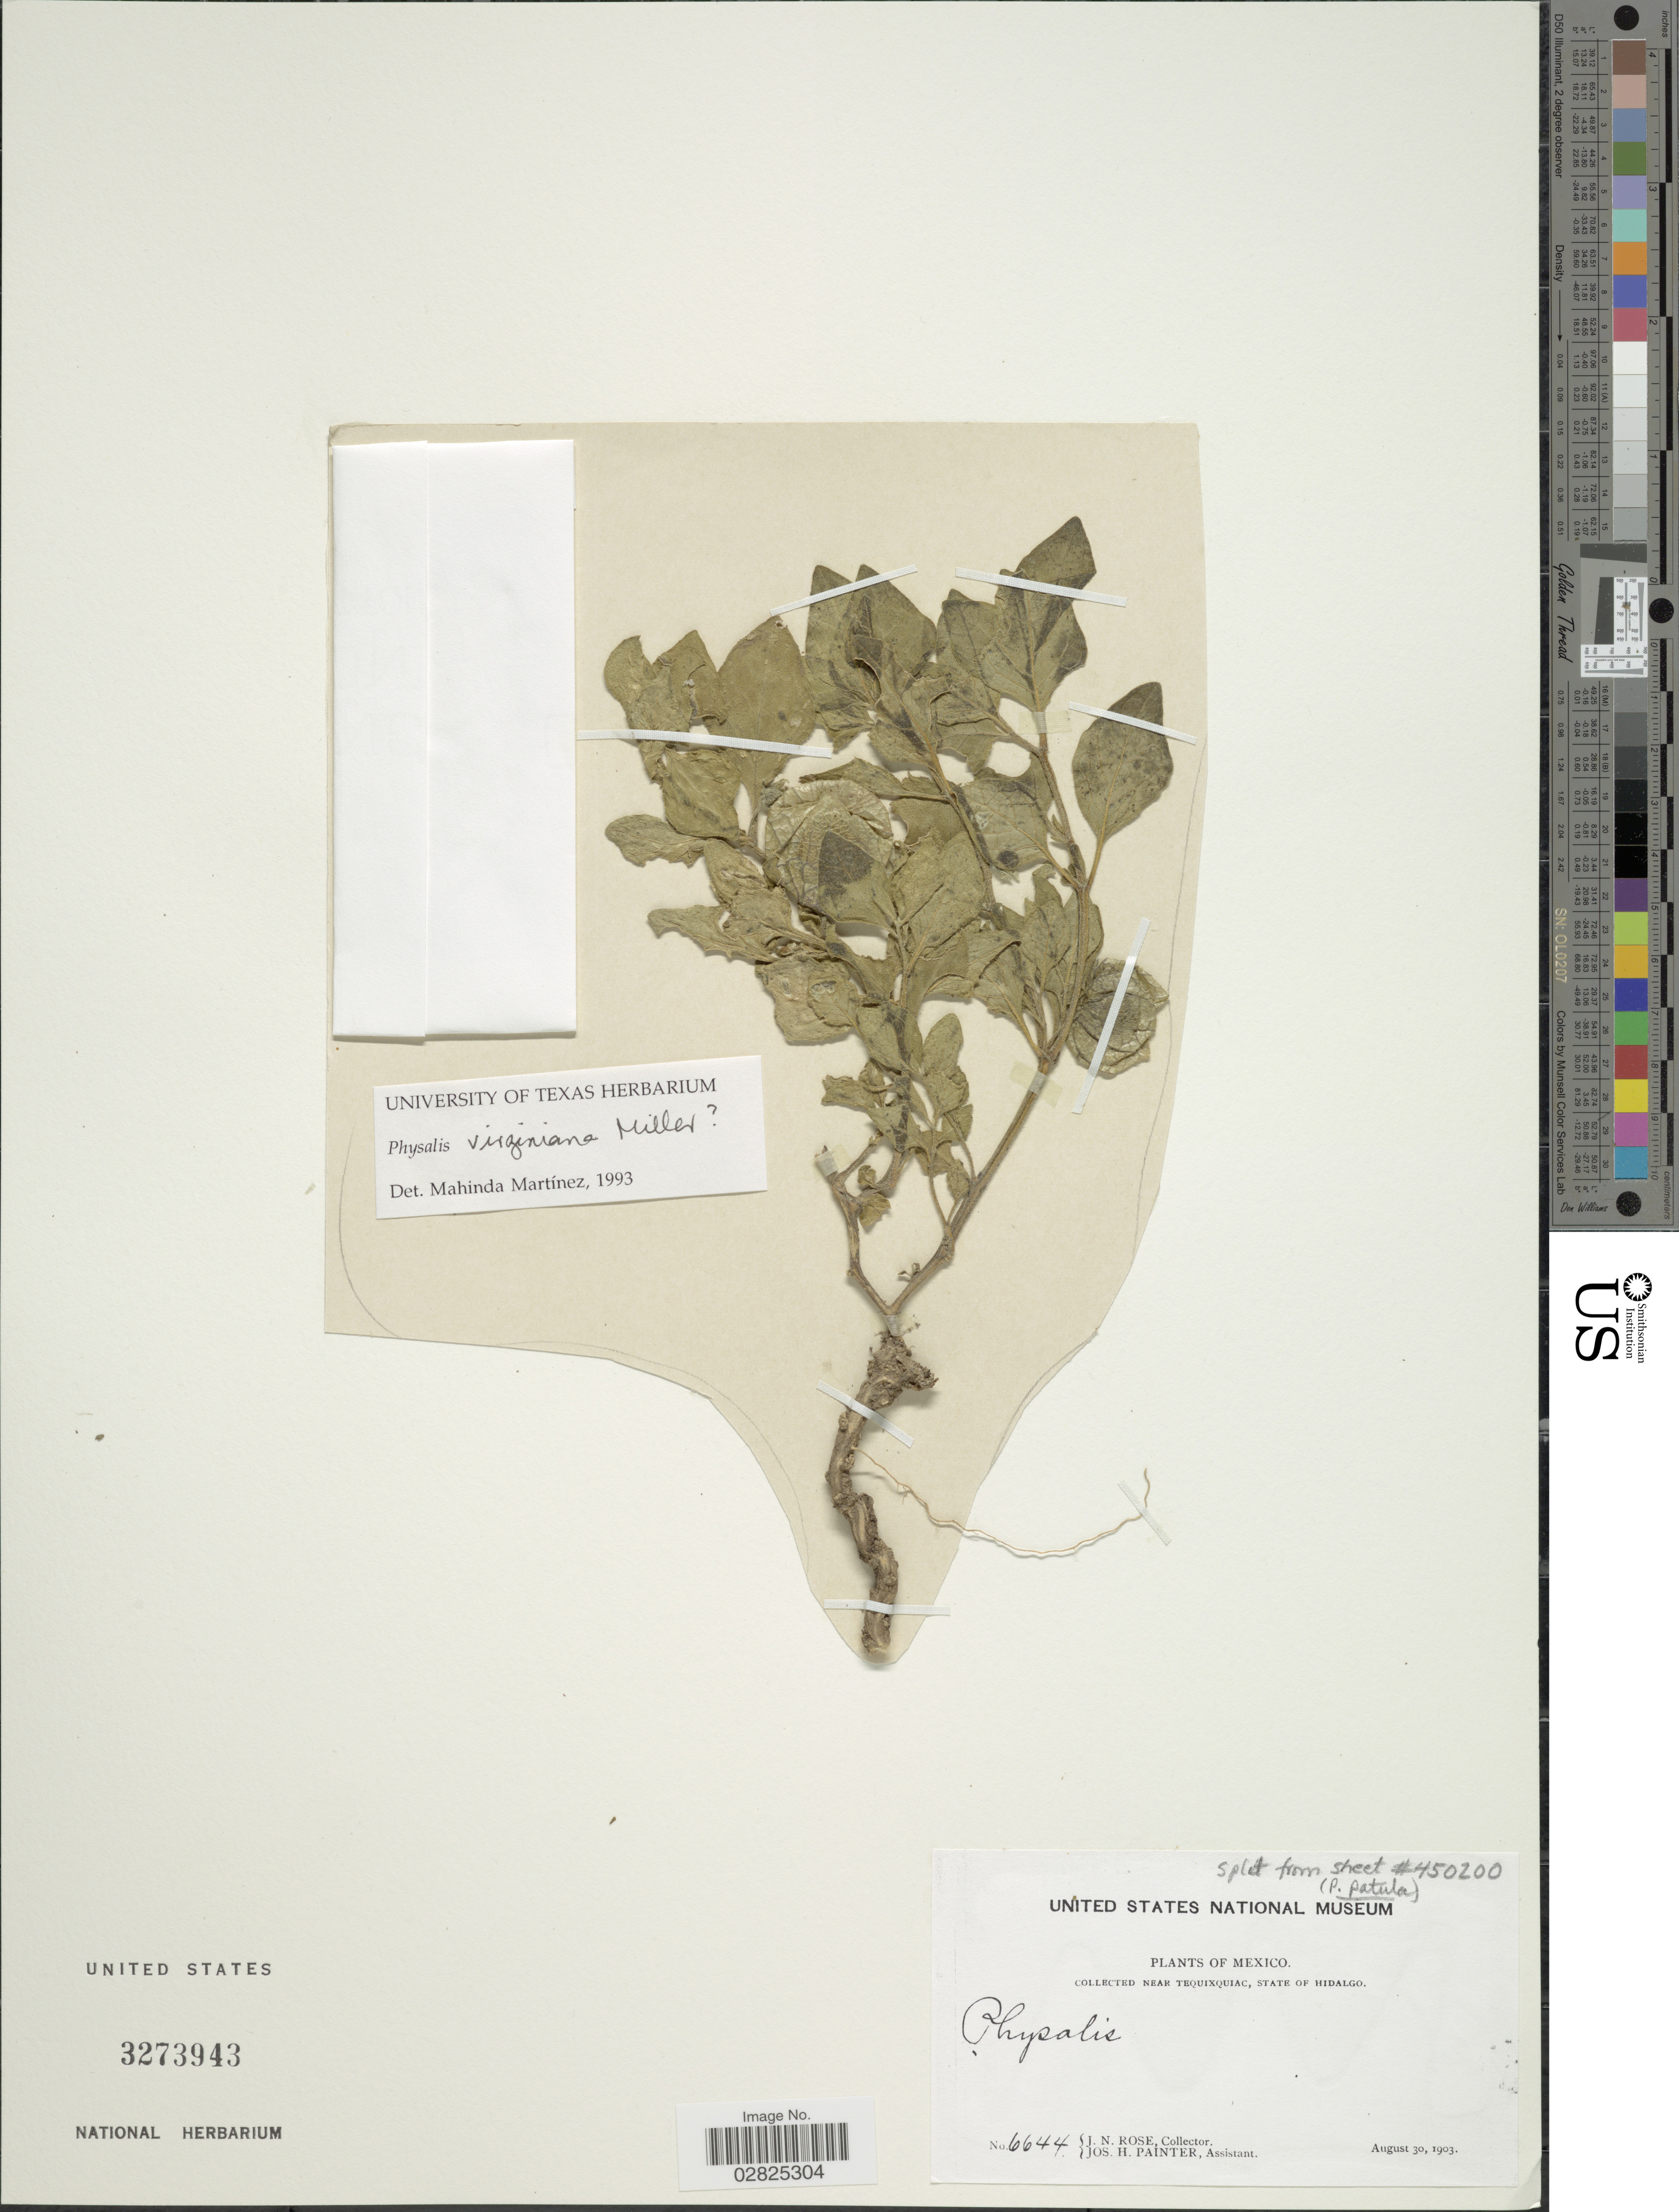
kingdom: Plantae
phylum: Tracheophyta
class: Magnoliopsida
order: Solanales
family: Solanaceae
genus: Physalis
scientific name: Physalis virginiana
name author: Mill.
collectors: J. N. Rose & J. H. Painter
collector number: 6644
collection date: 1903-08-30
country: Mexico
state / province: Hidalgo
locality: Near Tequixquiac.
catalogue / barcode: US 3273943